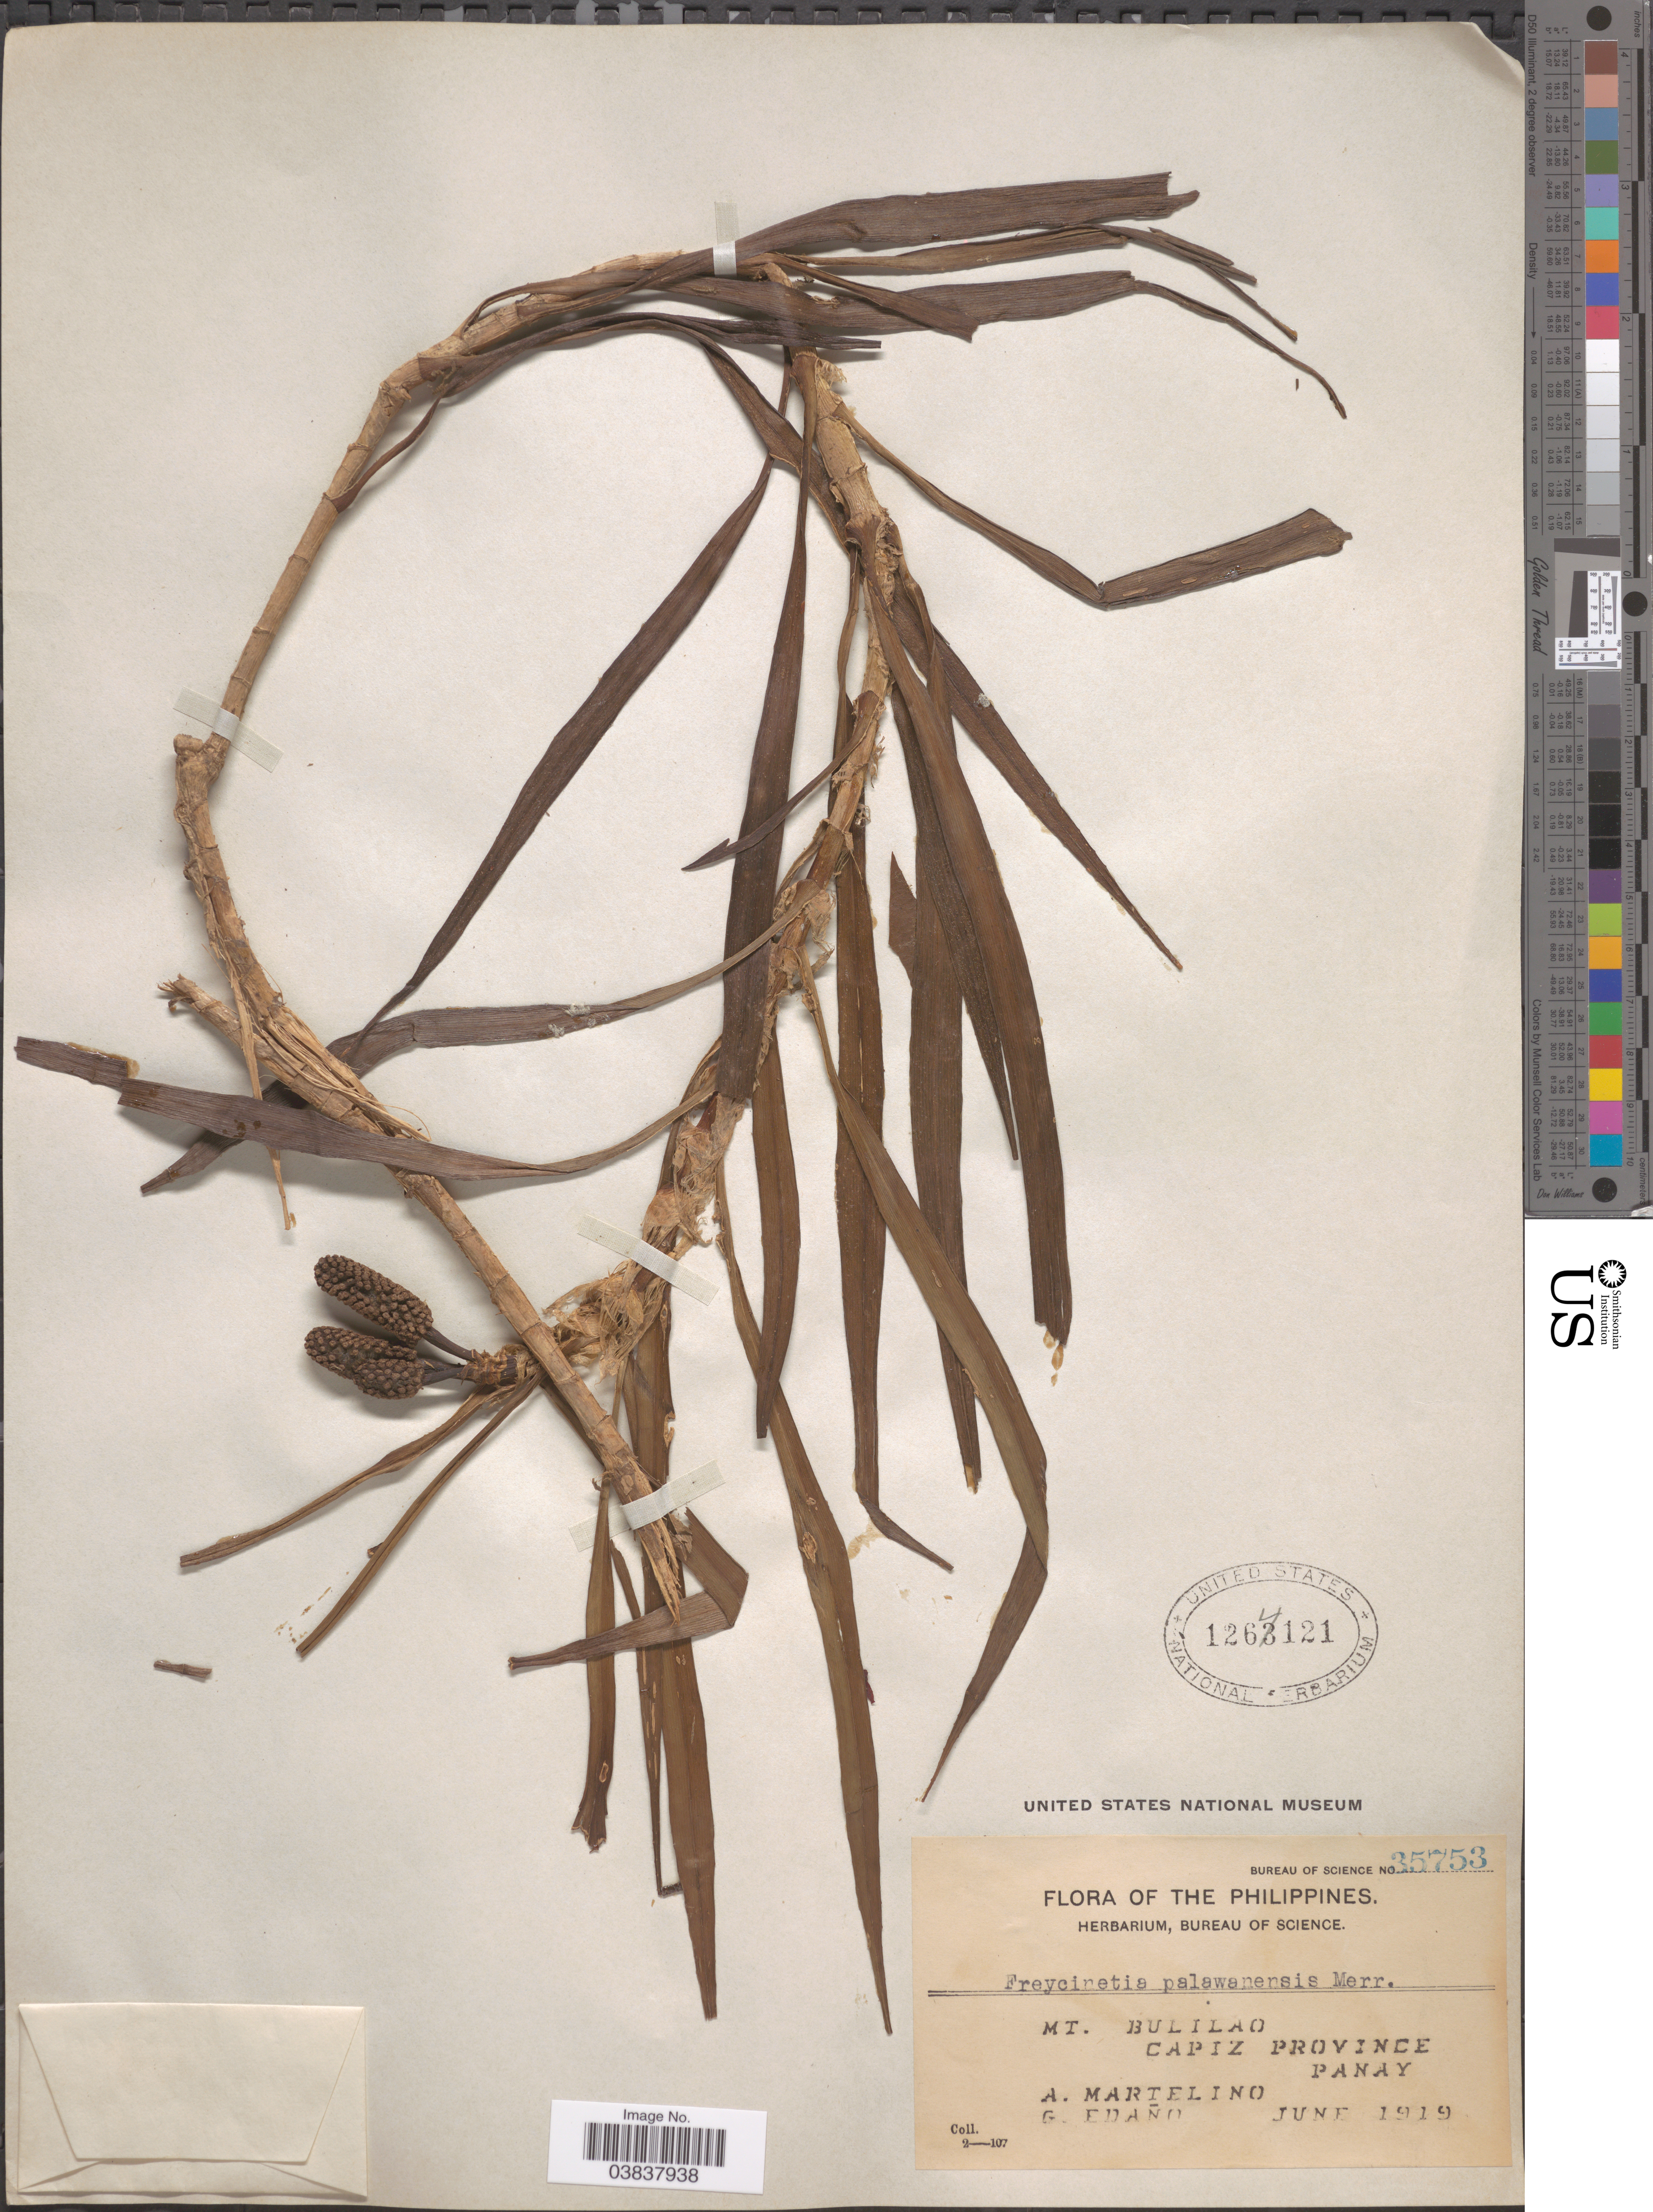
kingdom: Plantae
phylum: Tracheophyta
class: Liliopsida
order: Pandanales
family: Pandanaceae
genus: Freycinetia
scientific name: Freycinetia palawanensis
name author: Merr. ex Elmer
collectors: A. Martelino & G. Edaño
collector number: Bureau of Science 35753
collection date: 1919-06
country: Philippines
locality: Mt. Bulilao, Capiz province, Panay.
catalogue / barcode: US 1264121